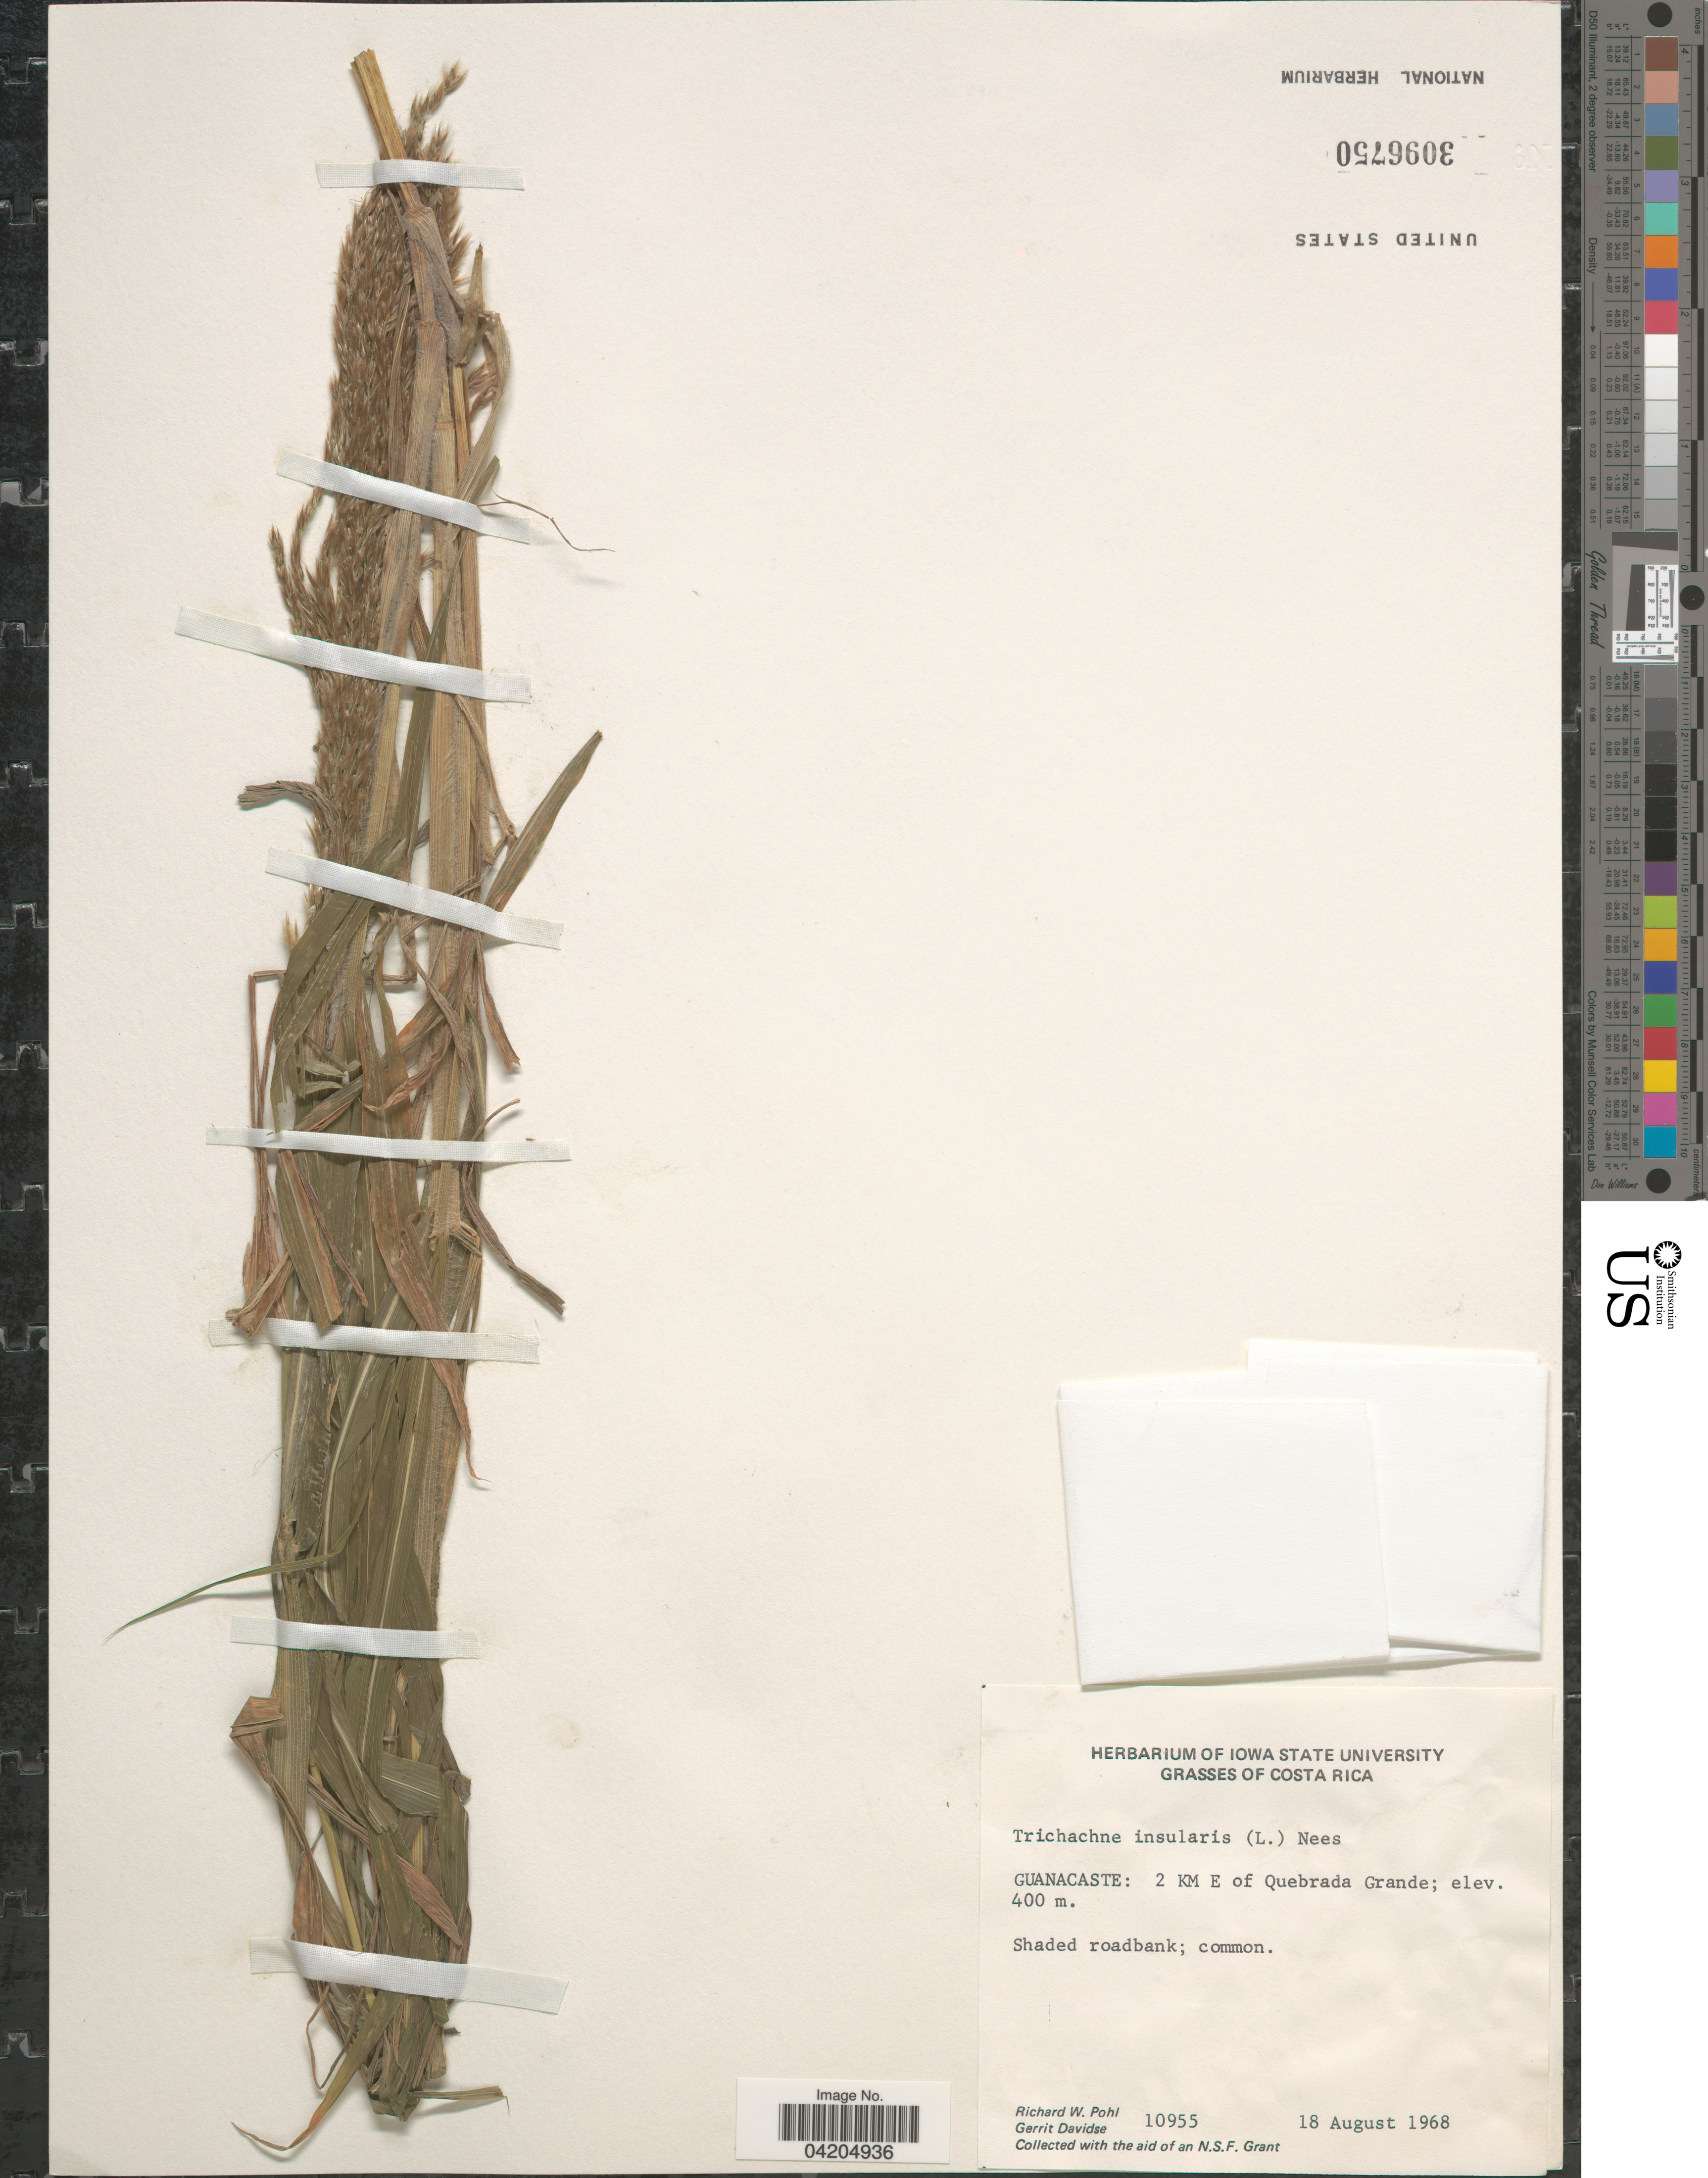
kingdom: Plantae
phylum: Tracheophyta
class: Liliopsida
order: Poales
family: Poaceae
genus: Digitaria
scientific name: Digitaria insularis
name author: (L.) Fedde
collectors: R. W. Pohl & G. Davidse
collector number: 10955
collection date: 1968-08-18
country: Costa Rica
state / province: Guanacaste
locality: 2 KM E of Quebrada Grande.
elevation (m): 400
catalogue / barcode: US 3096750